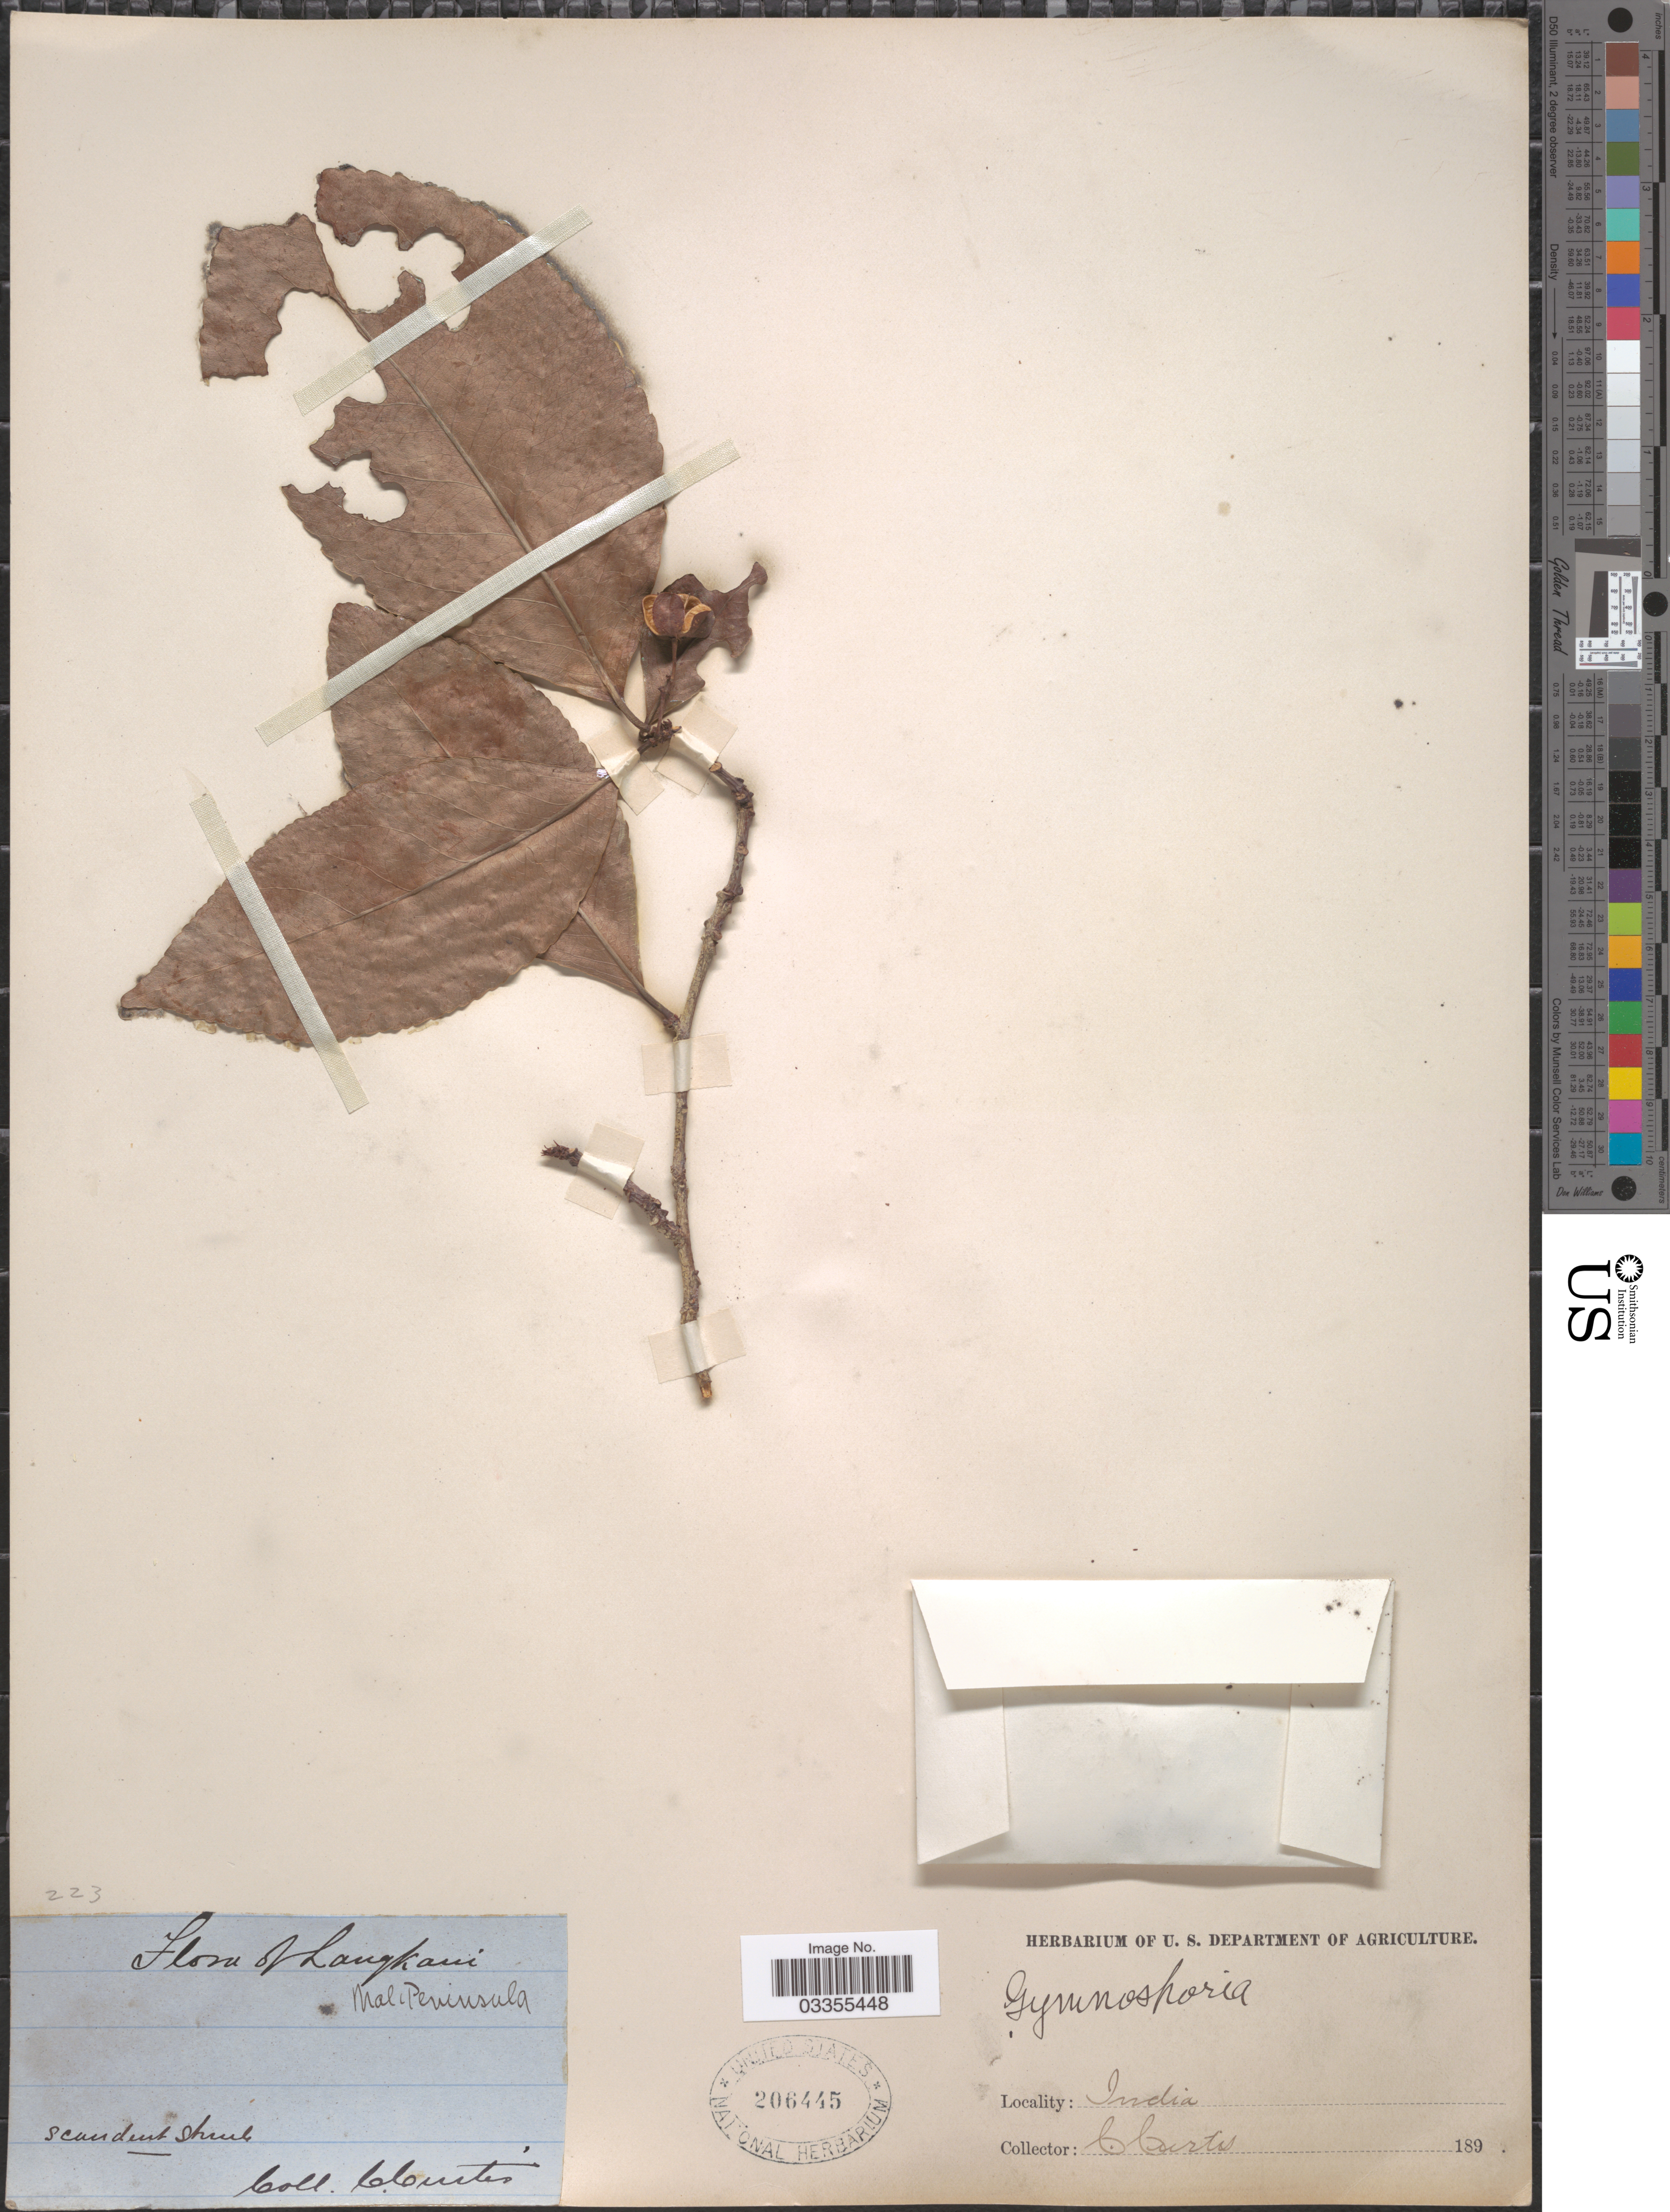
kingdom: Plantae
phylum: Tracheophyta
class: Magnoliopsida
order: Celastrales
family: Celastraceae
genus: Gymnosporia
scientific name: Gymnosporia sp.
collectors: C. Curtis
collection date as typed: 189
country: Malaysia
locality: Langkawi. Mali Peninsula.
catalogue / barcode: US 206445